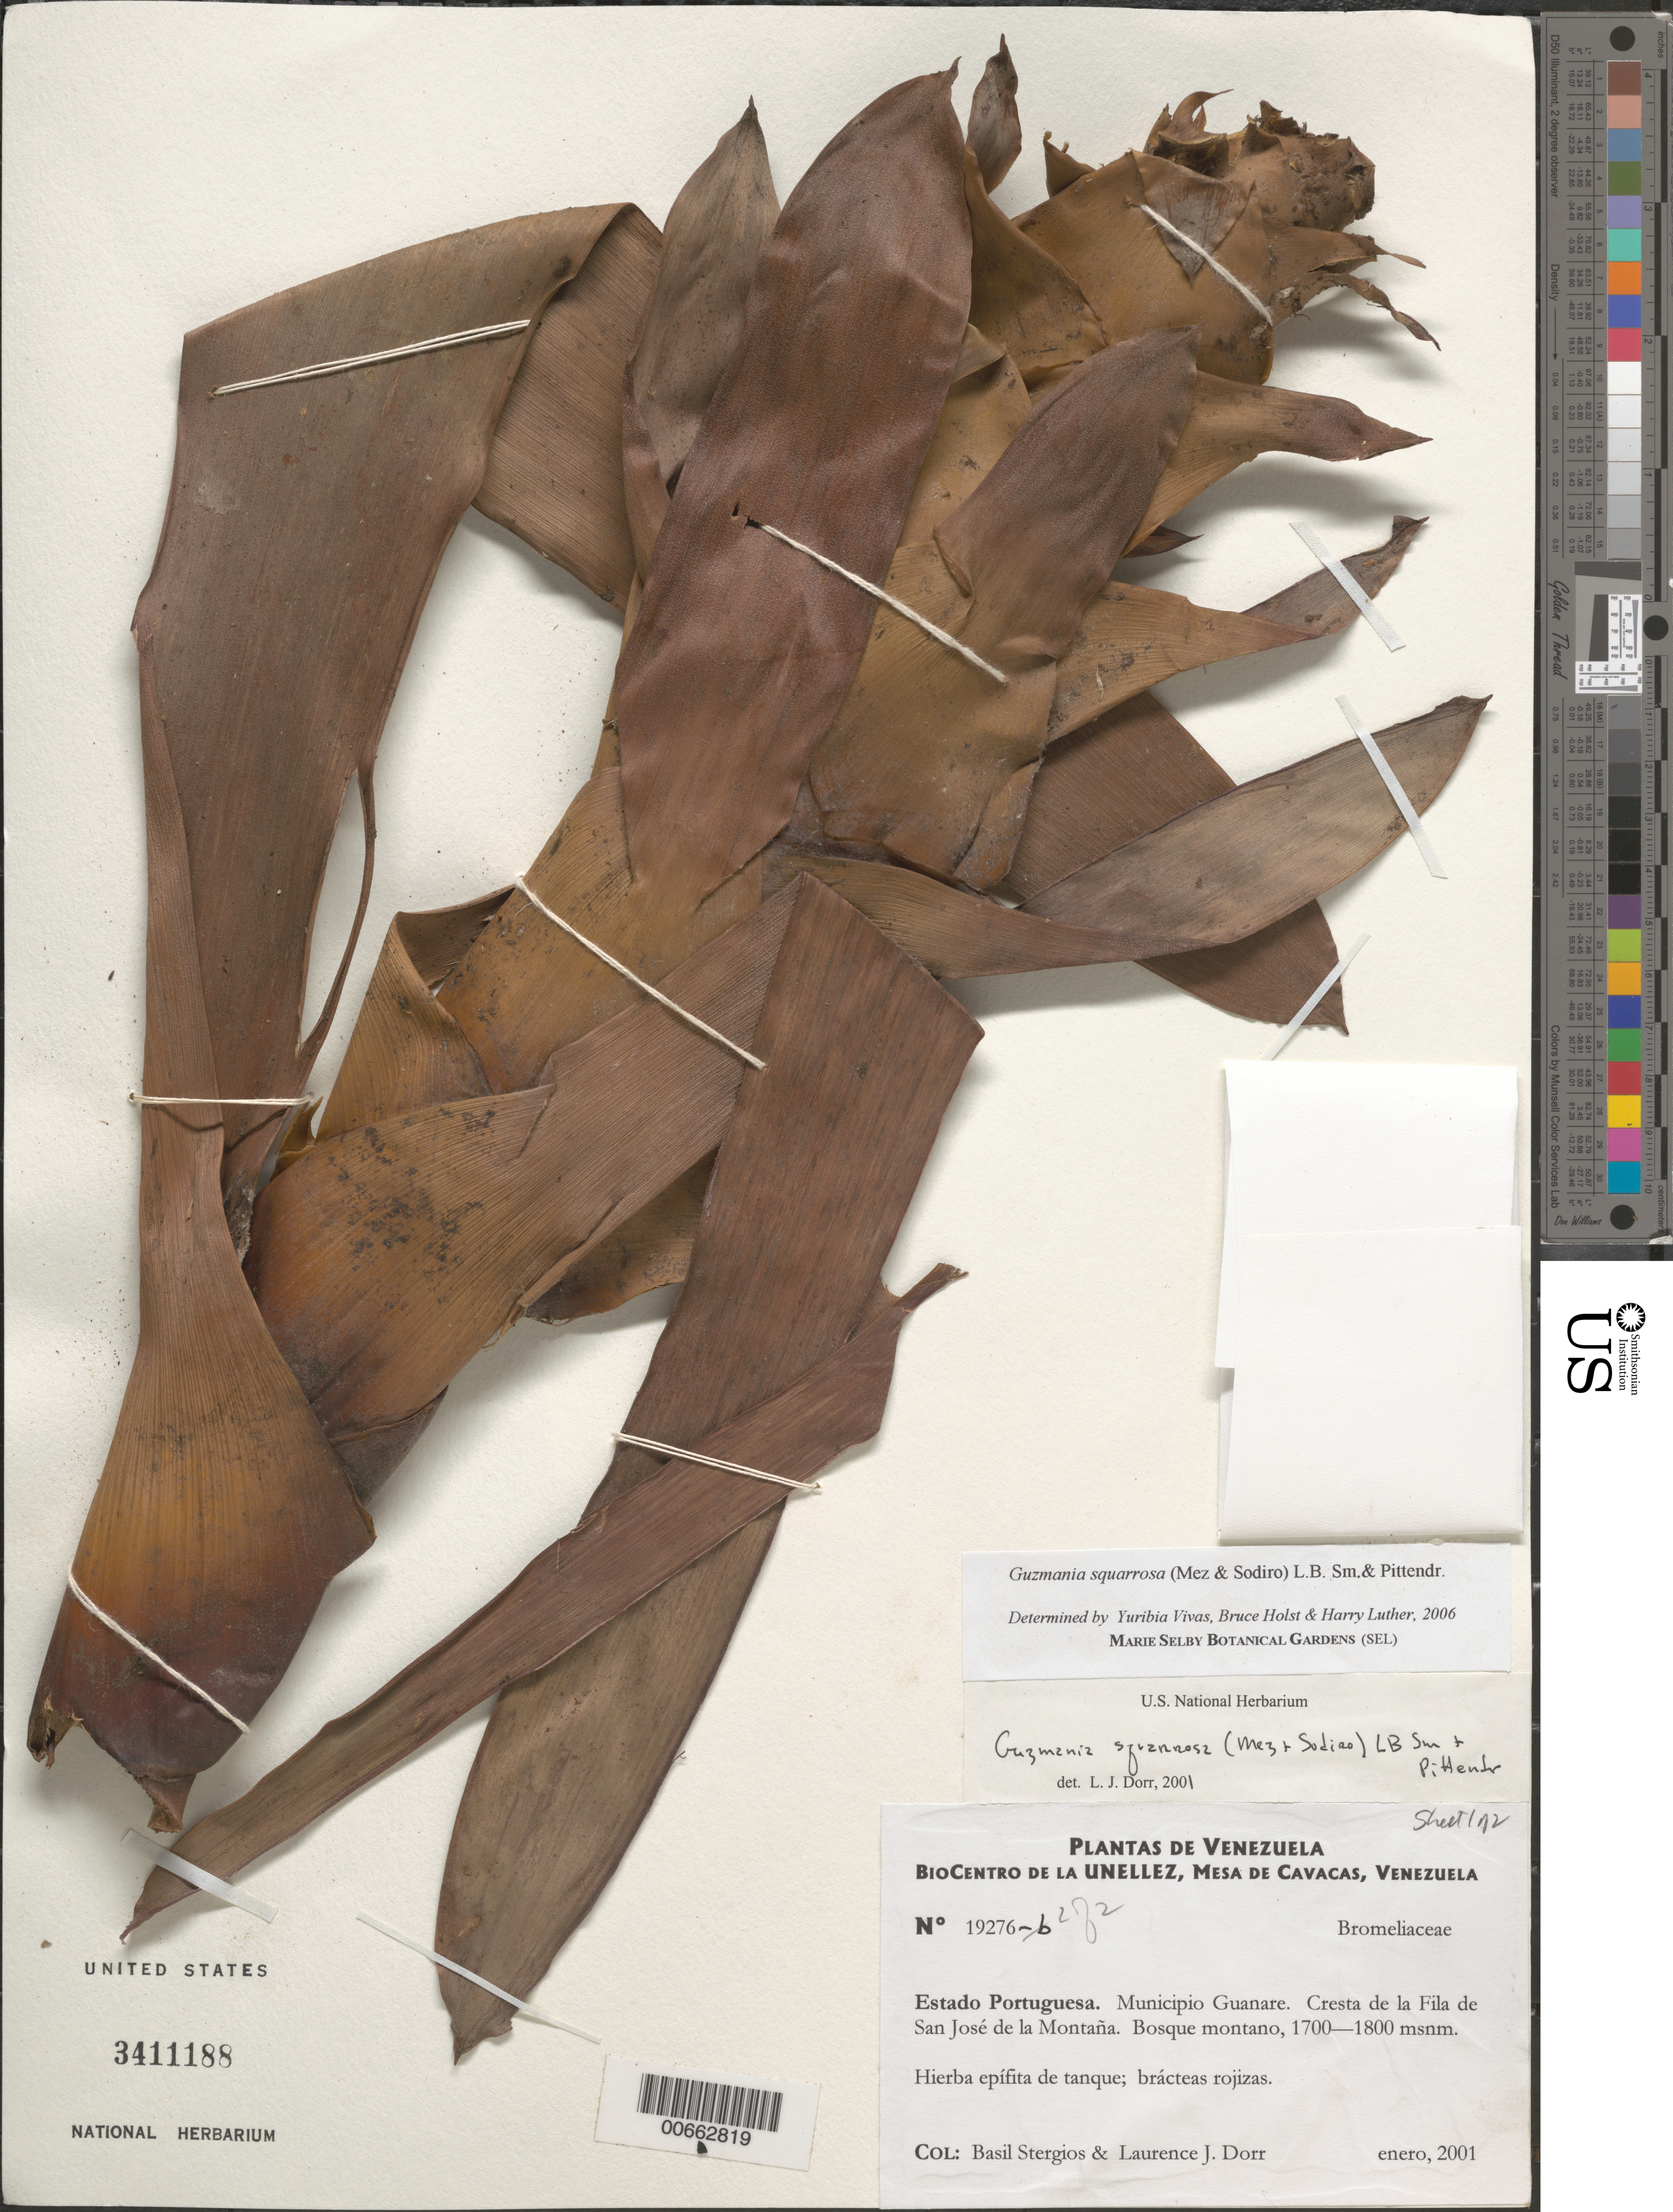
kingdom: Plantae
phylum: Tracheophyta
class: Liliopsida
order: Poales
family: Bromeliaceae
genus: Guzmania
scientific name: Guzmania squarrosa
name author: (Mez & Sodiro) L.B. Sm. & Pittendr.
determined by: Dorr, L. J., (BOT), Smithsonian Institution - National Museum of Natural History (UNITED STATES)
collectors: B. G. Stergios & L. J. Dorr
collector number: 19276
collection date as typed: Jan 2001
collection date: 2001-01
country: Venezuela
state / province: Portuguesa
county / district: Guanare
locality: Cresta de la Fila de San José de la Montaña, near the border with Lara state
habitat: Bosque montano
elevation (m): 1700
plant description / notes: PORT, US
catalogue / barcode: US 3411188